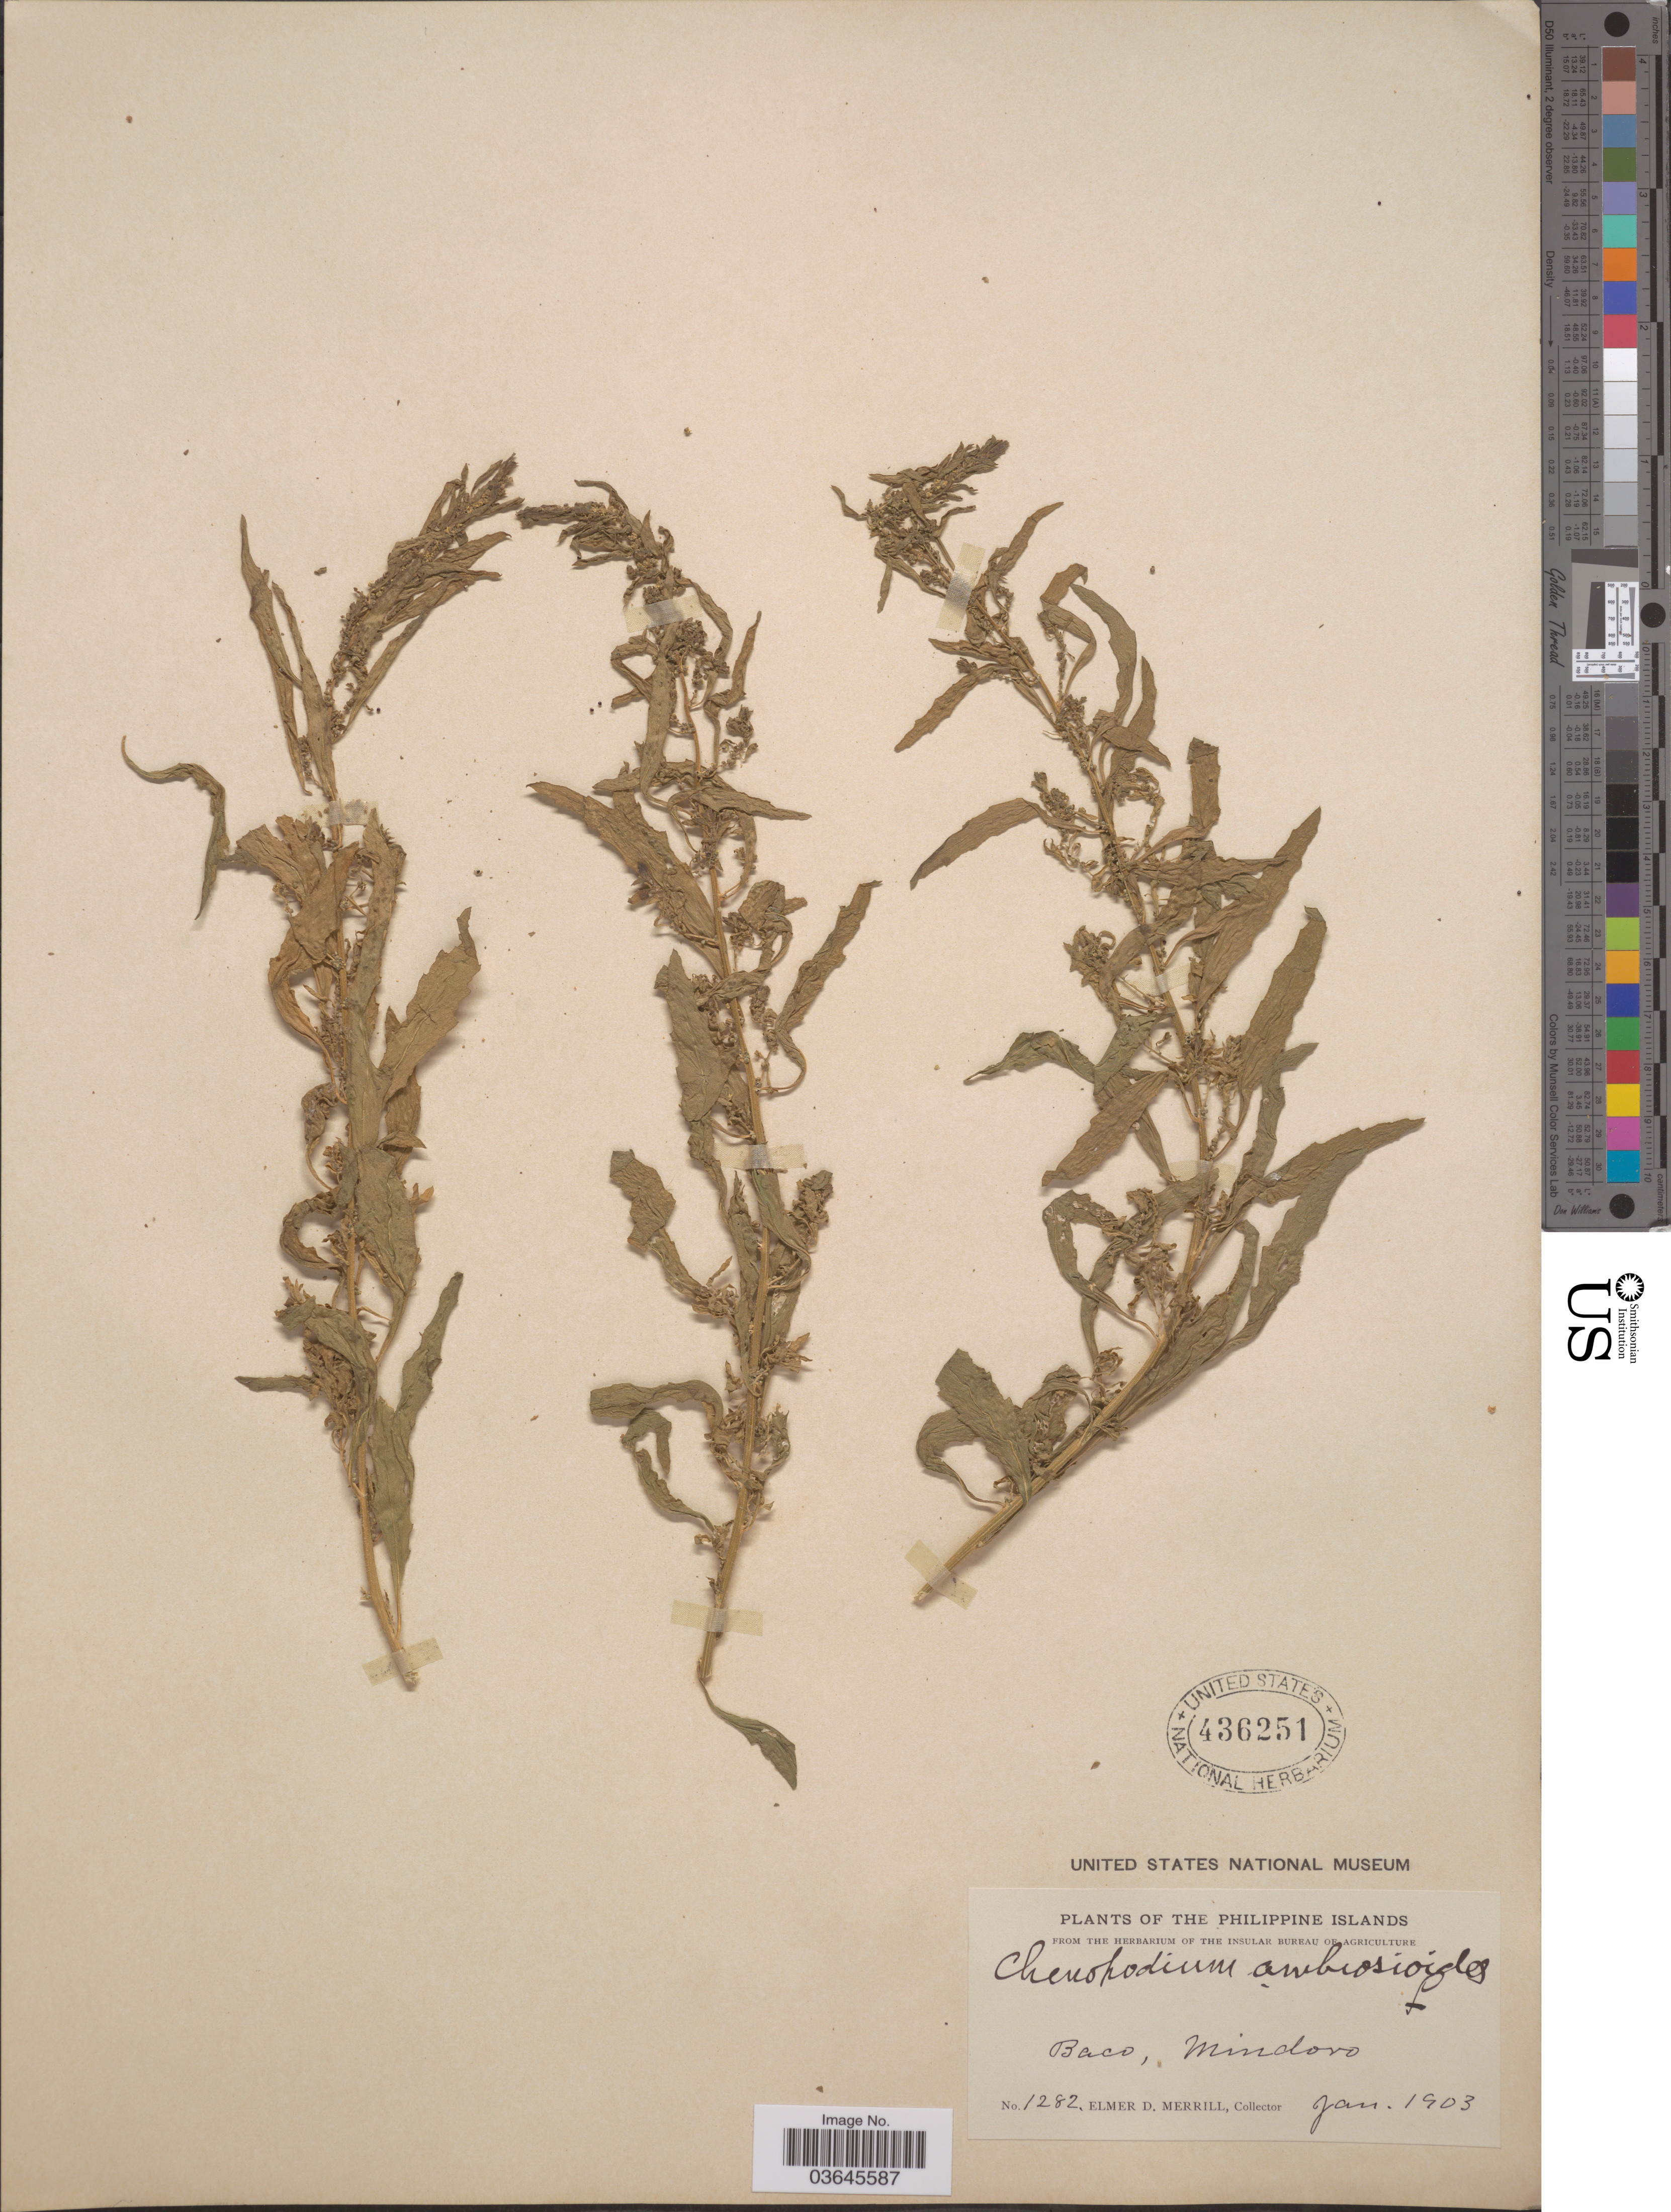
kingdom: Plantae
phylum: Tracheophyta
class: Magnoliopsida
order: Caryophyllales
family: Amaranthaceae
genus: Chenopodium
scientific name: Chenopodium ambrosioides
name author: L.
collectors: E. D. Merrill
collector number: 1282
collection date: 1903-01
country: Philippines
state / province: Mimaropa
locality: The Philippine Islands, Baco, Mindoro.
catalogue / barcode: US 436251